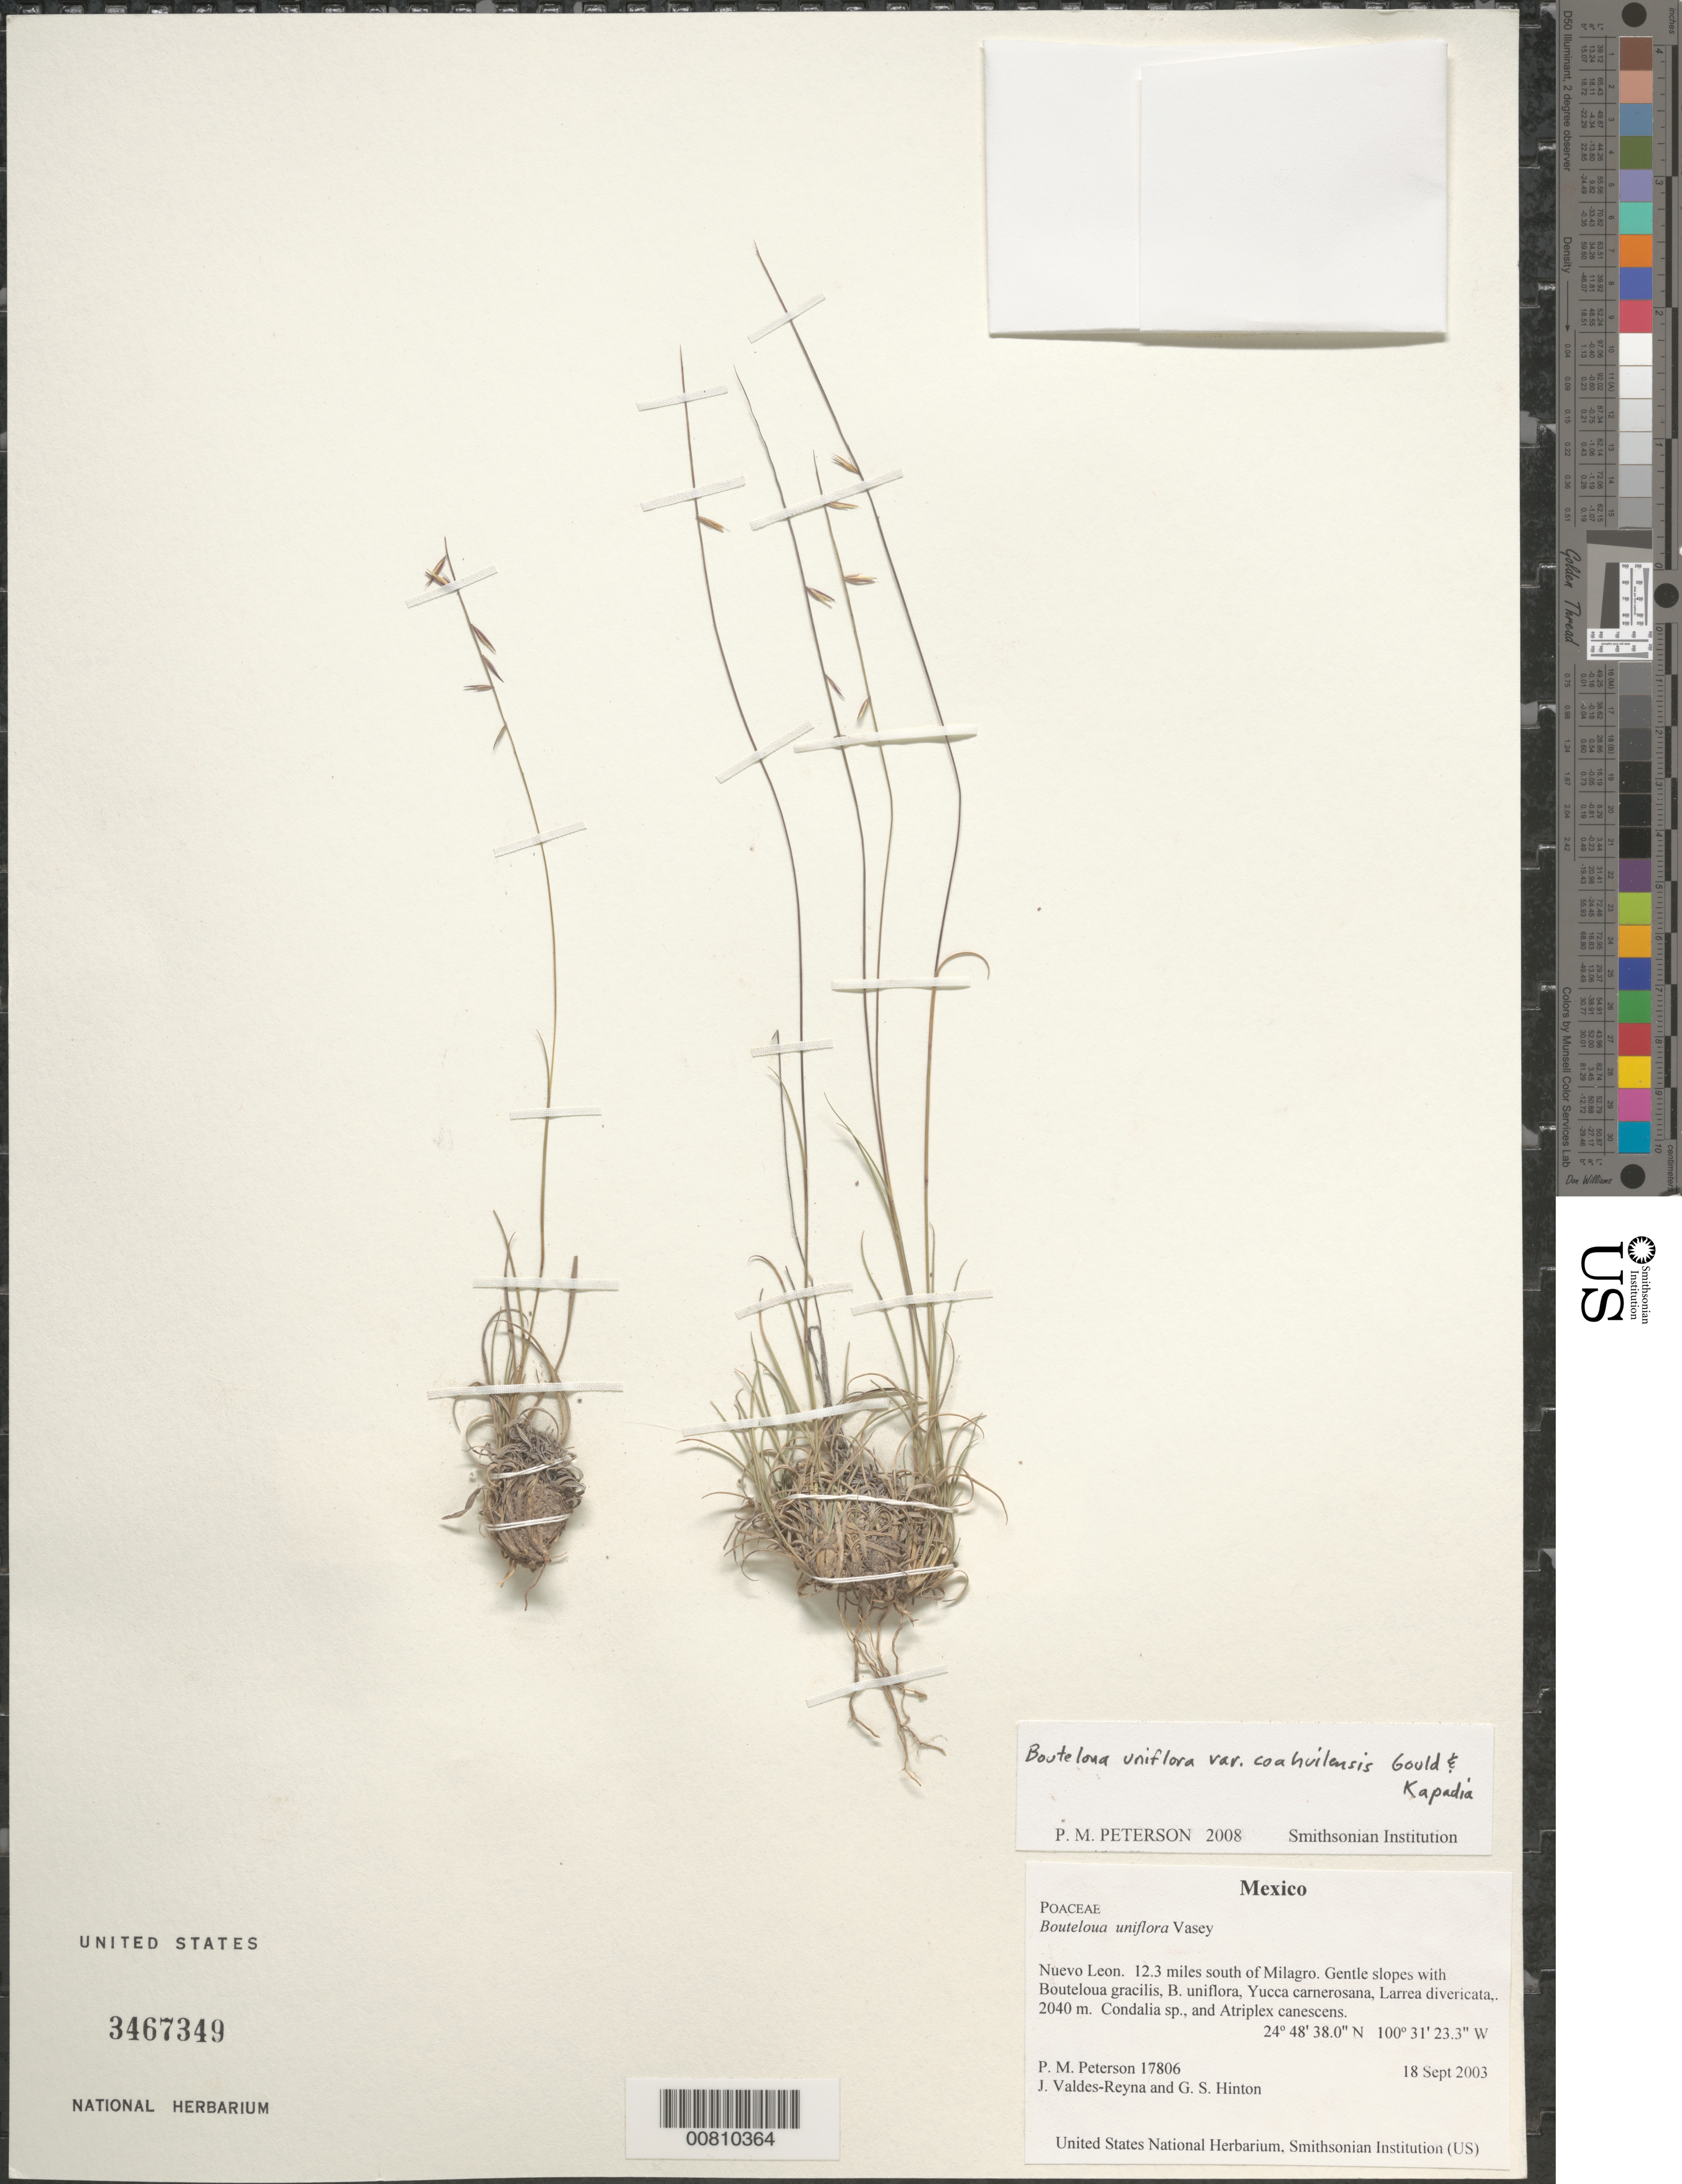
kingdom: Plantae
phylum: Tracheophyta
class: Liliopsida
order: Poales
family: Poaceae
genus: Bouteloua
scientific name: Bouteloua uniflora var. coahuilensis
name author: Gould & Kapadia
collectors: P. M. Peterson, J. Valdés-Reyna & H. Hinton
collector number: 17806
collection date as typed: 18 Sep 2003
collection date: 2003-09-18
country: Mexico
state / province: Nuevo León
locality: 12.3 miles south of Milagro. Gentle slopes with Bouteloua gracilis, B. uniflora, Yucca carnerosana, Larrea divericata,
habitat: Condalia sp., and Atriplex canescens.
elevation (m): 2040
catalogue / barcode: US 3467349